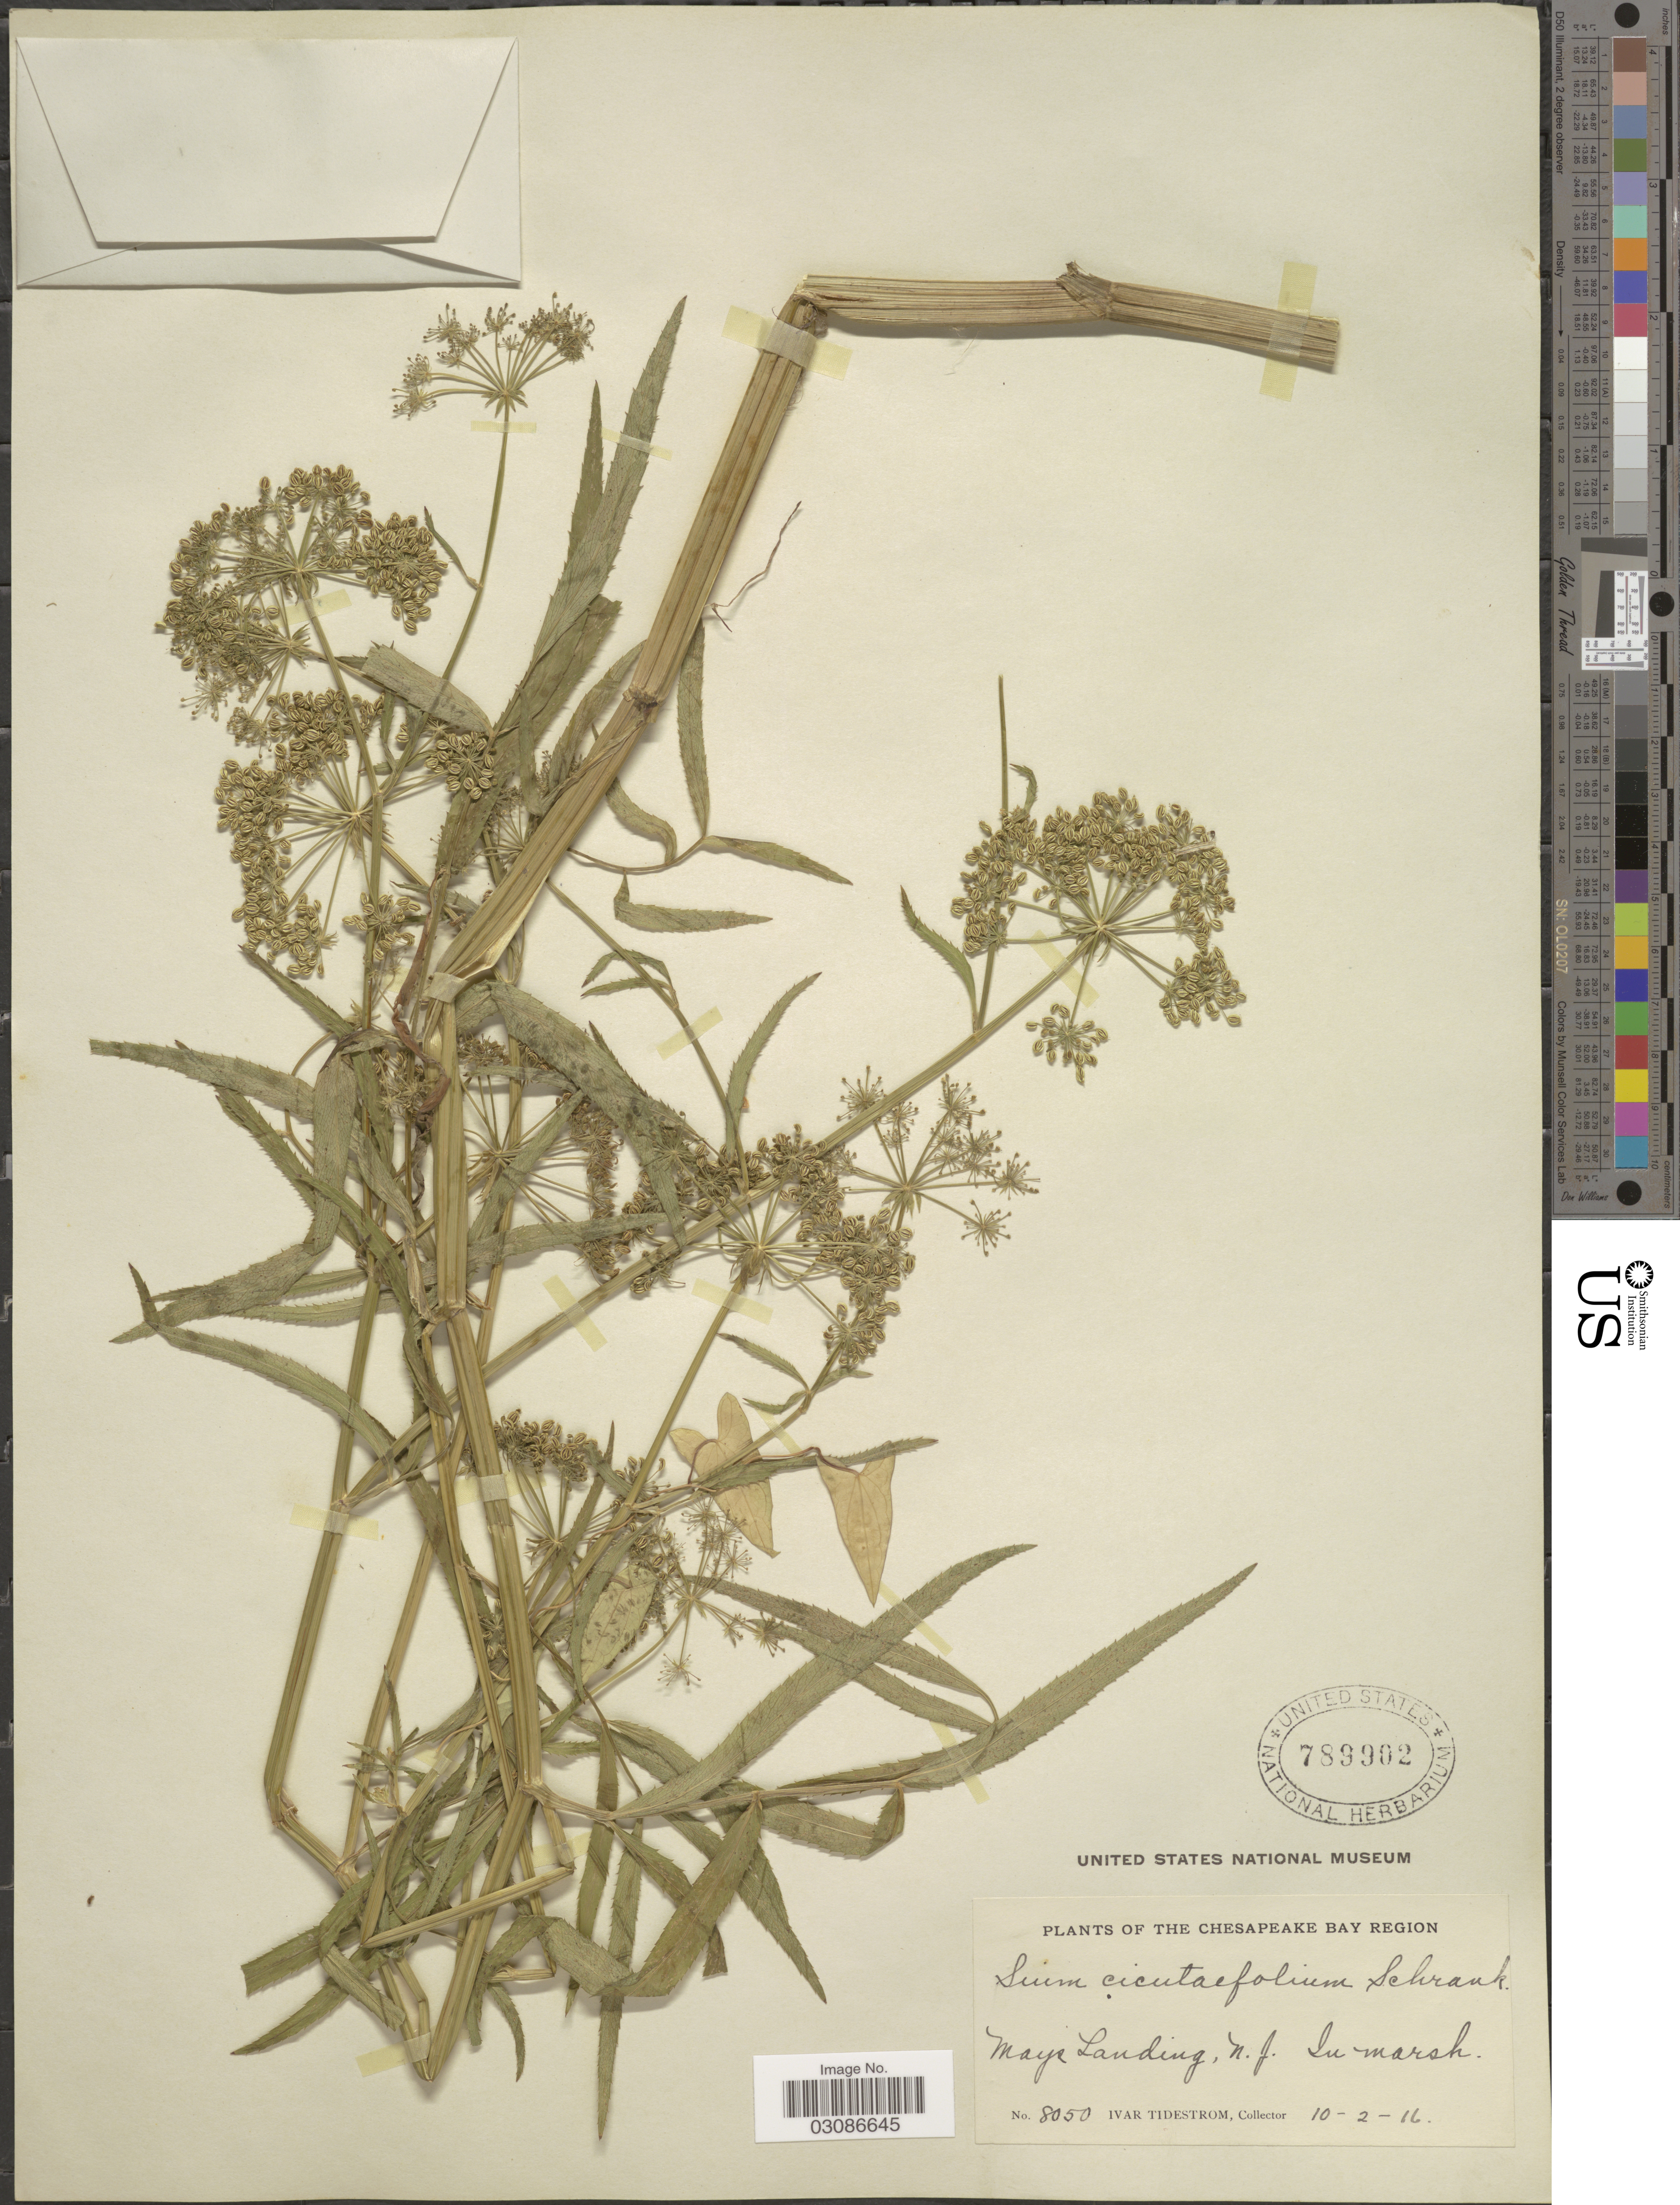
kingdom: Plantae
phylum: Tracheophyta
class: Magnoliopsida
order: Apiales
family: Apiaceae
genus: Sium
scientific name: Sium suave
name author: Walter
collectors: I. F. Tidestrom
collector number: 8050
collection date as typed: Transcribed d/m/y: 2/10/16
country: United States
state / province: New Jersey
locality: The Chesapeake Bay Region, Mays Landing, N.J.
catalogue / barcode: US 789902